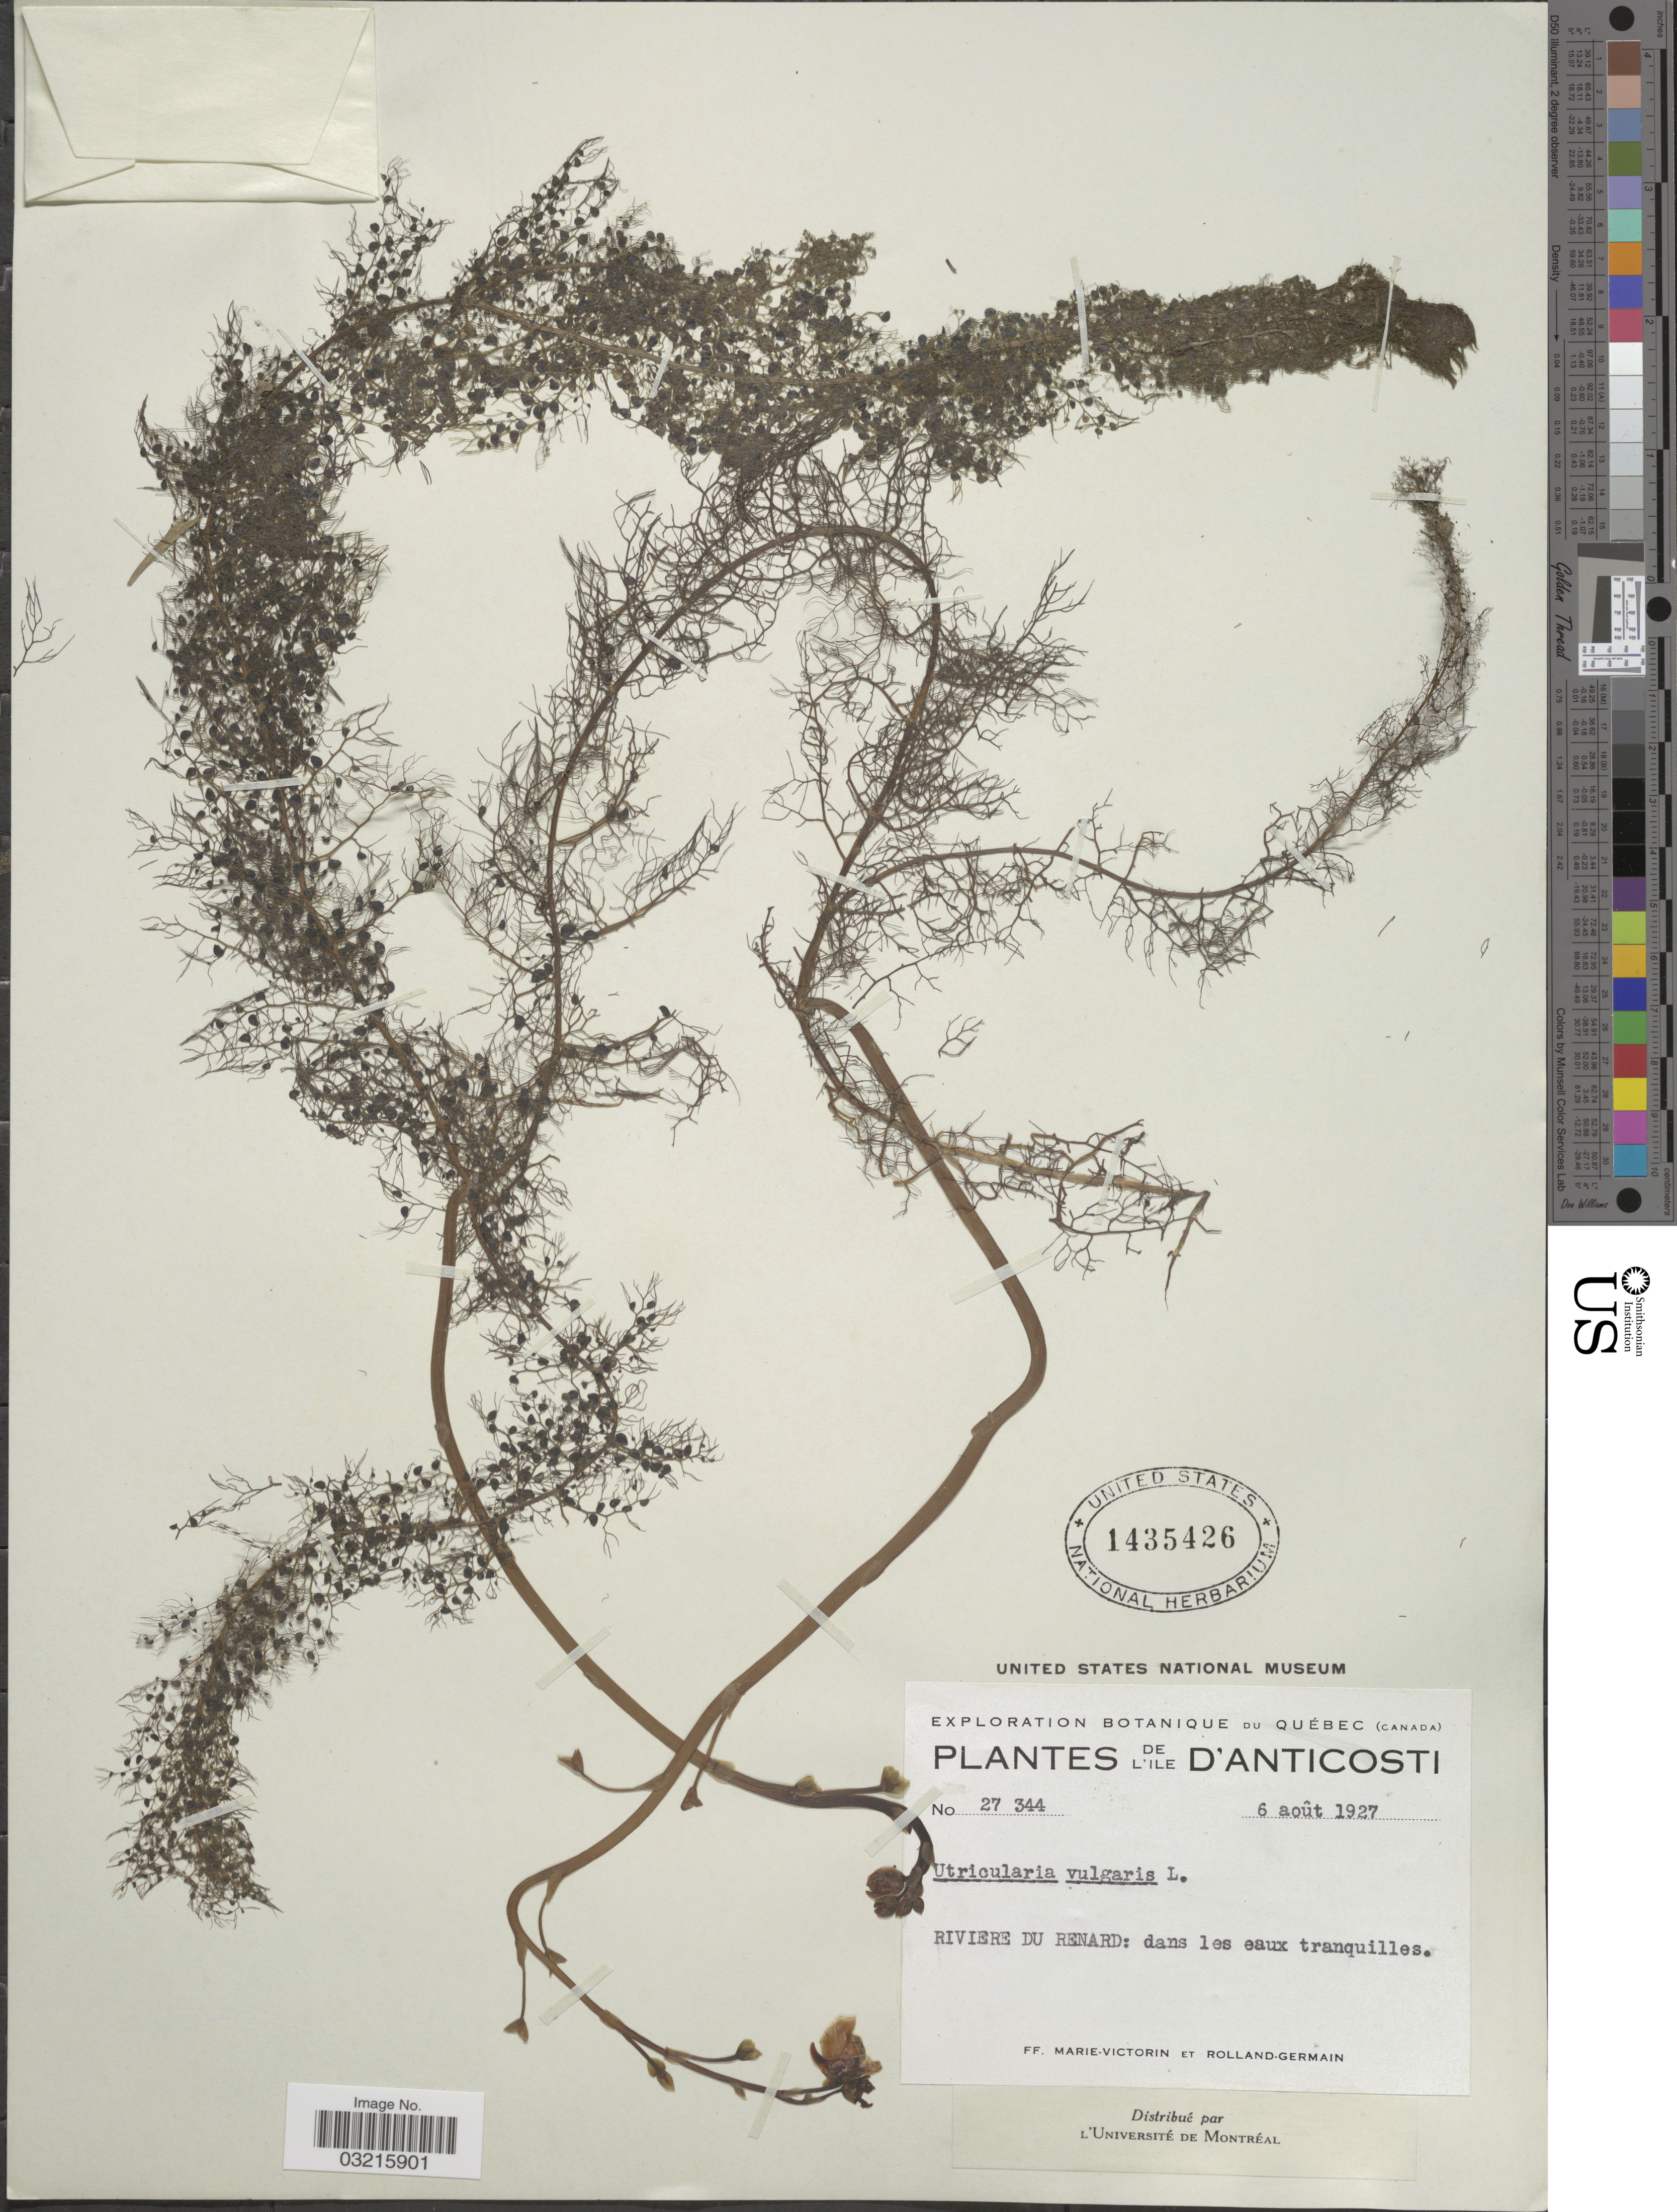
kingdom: Plantae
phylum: Tracheophyta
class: Magnoliopsida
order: Lamiales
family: Lentibulariaceae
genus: Utricularia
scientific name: Utricularia vulgaris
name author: L.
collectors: F. Marie-Victorin & Rolland-Germain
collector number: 27344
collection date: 1927-08-06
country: Canada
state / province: Quebec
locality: Ile d'Anticosti. Riviere du Renard: dans les eaux tranquilles.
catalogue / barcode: US 1435426